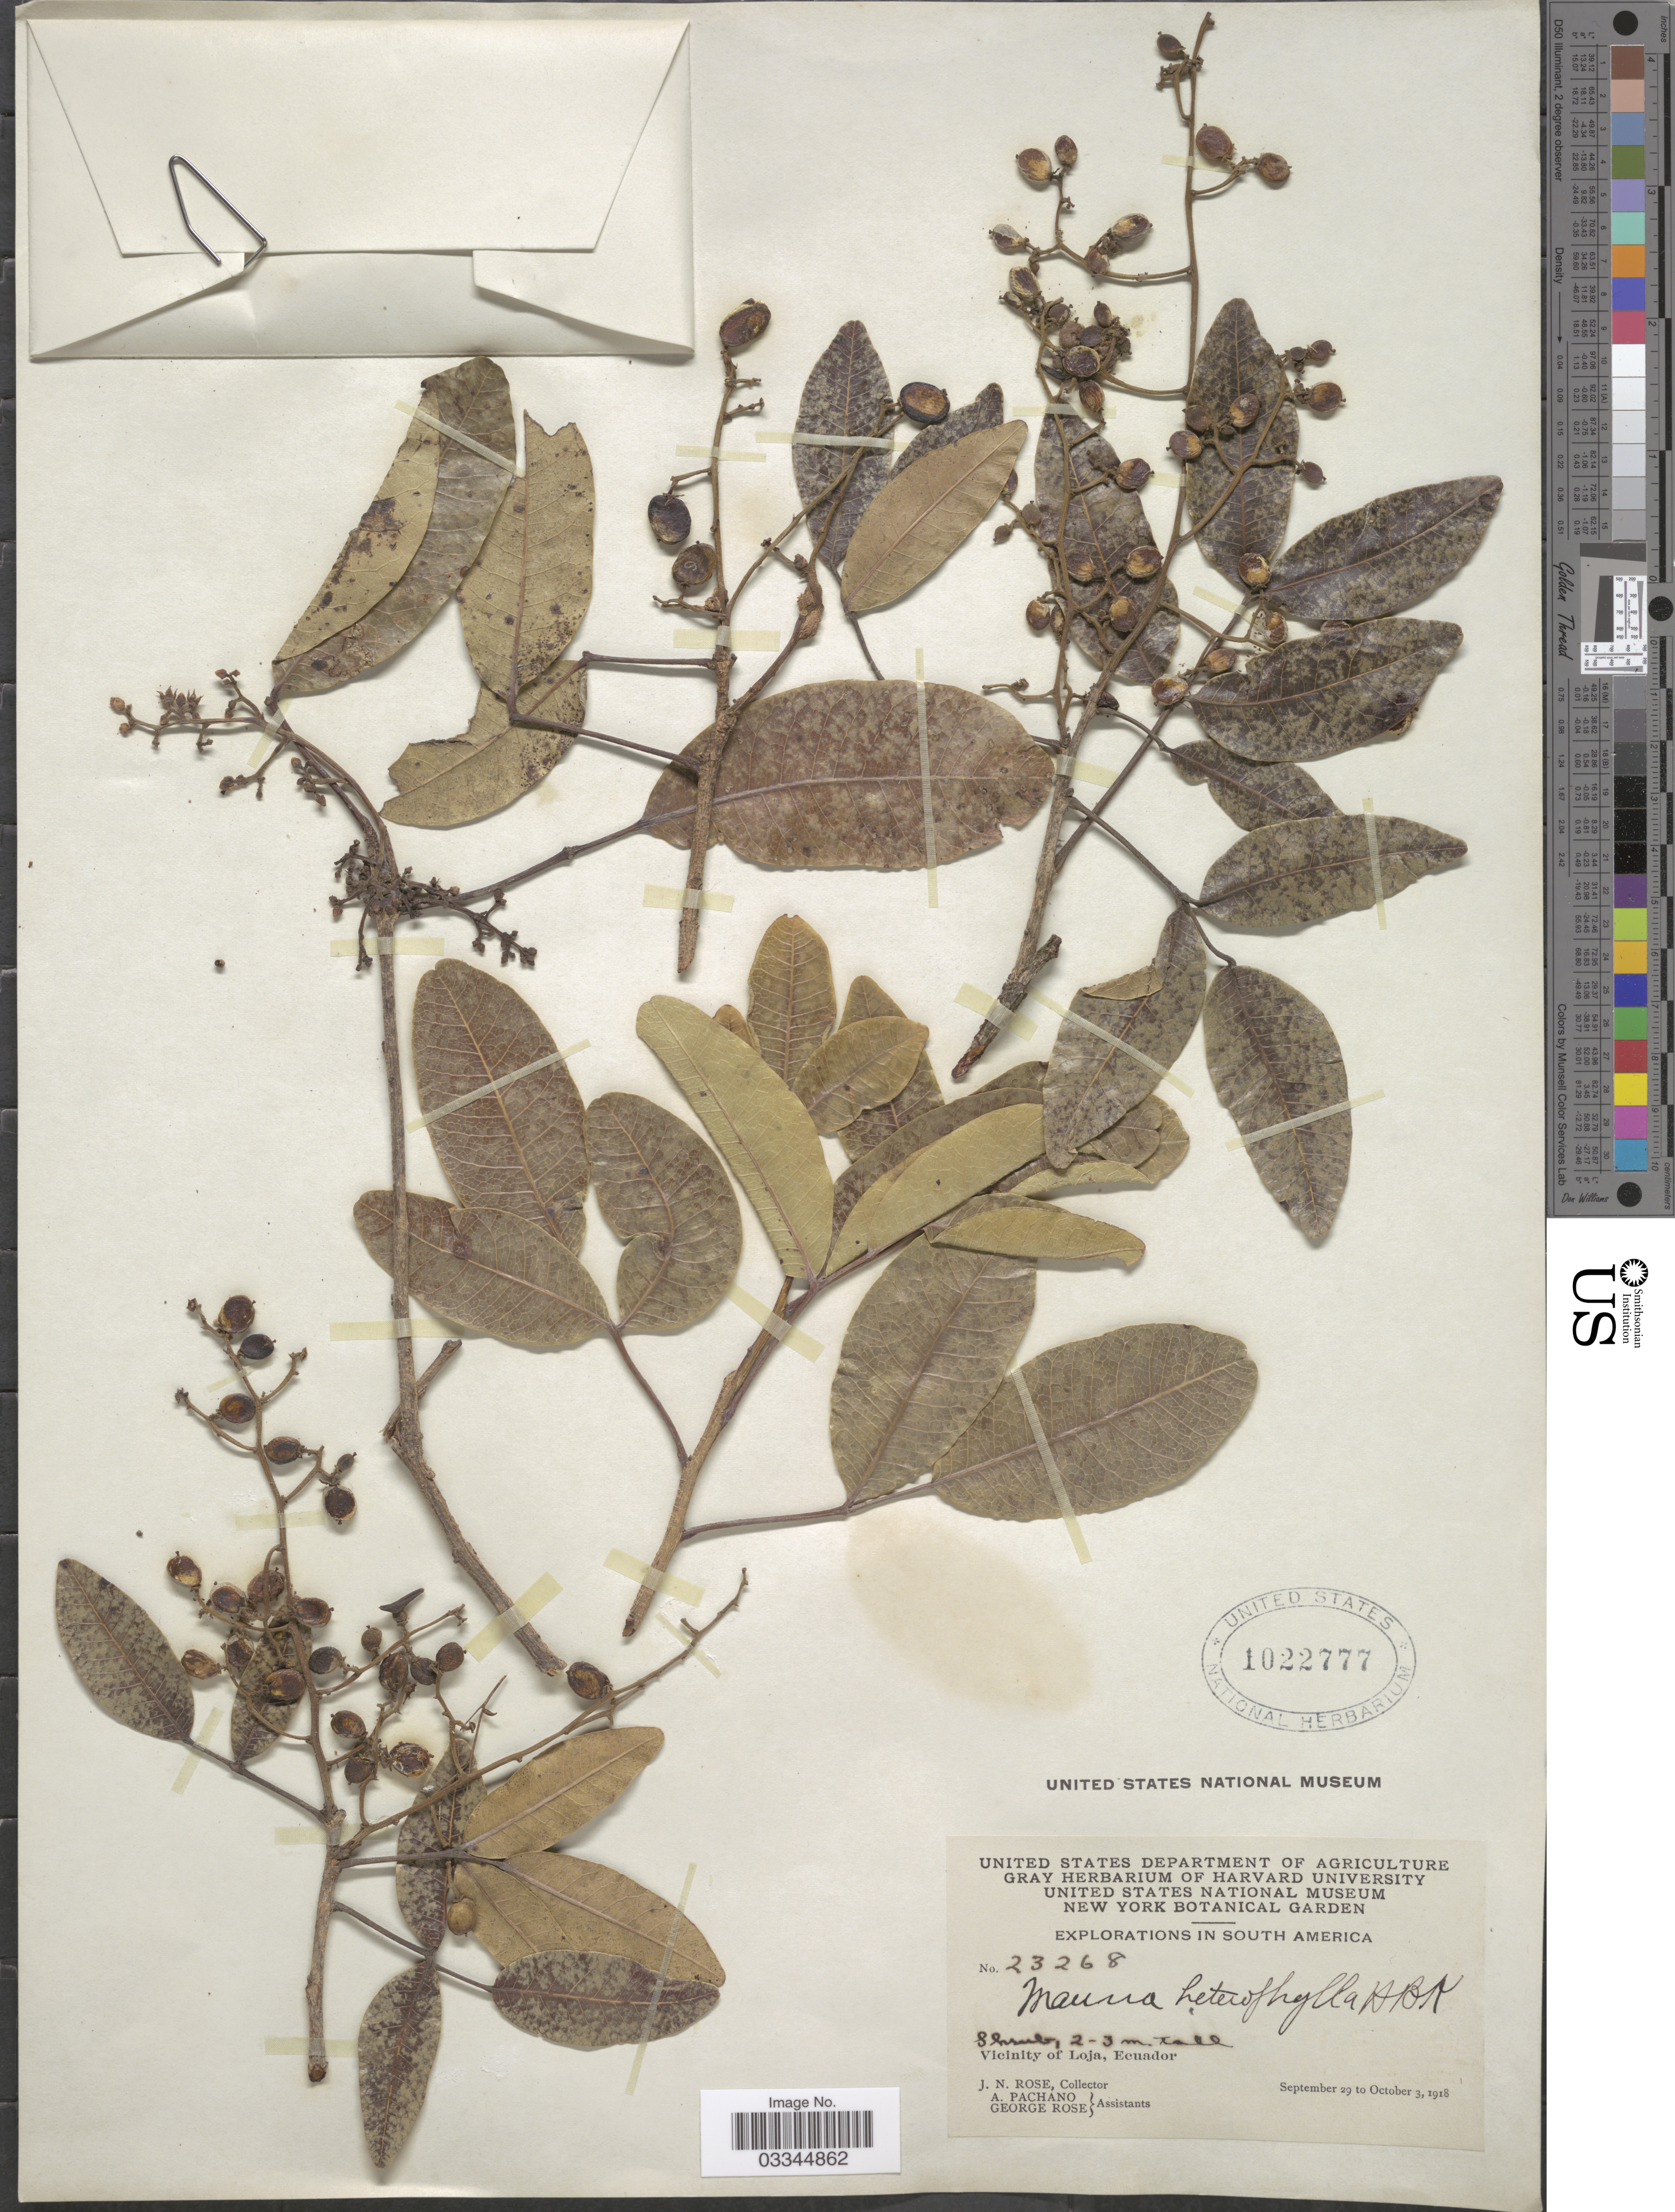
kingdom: Plantae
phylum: Tracheophyta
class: Magnoliopsida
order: Sapindales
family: Anacardiaceae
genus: Mauria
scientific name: Mauria heterophylla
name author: Kunth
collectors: J. N. Rose, A. Pachano & G. Rose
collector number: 23268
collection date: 1918-09-29/1918-10-03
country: Ecuador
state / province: Loja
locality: Vicinity of Loja.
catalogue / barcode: US 1022777